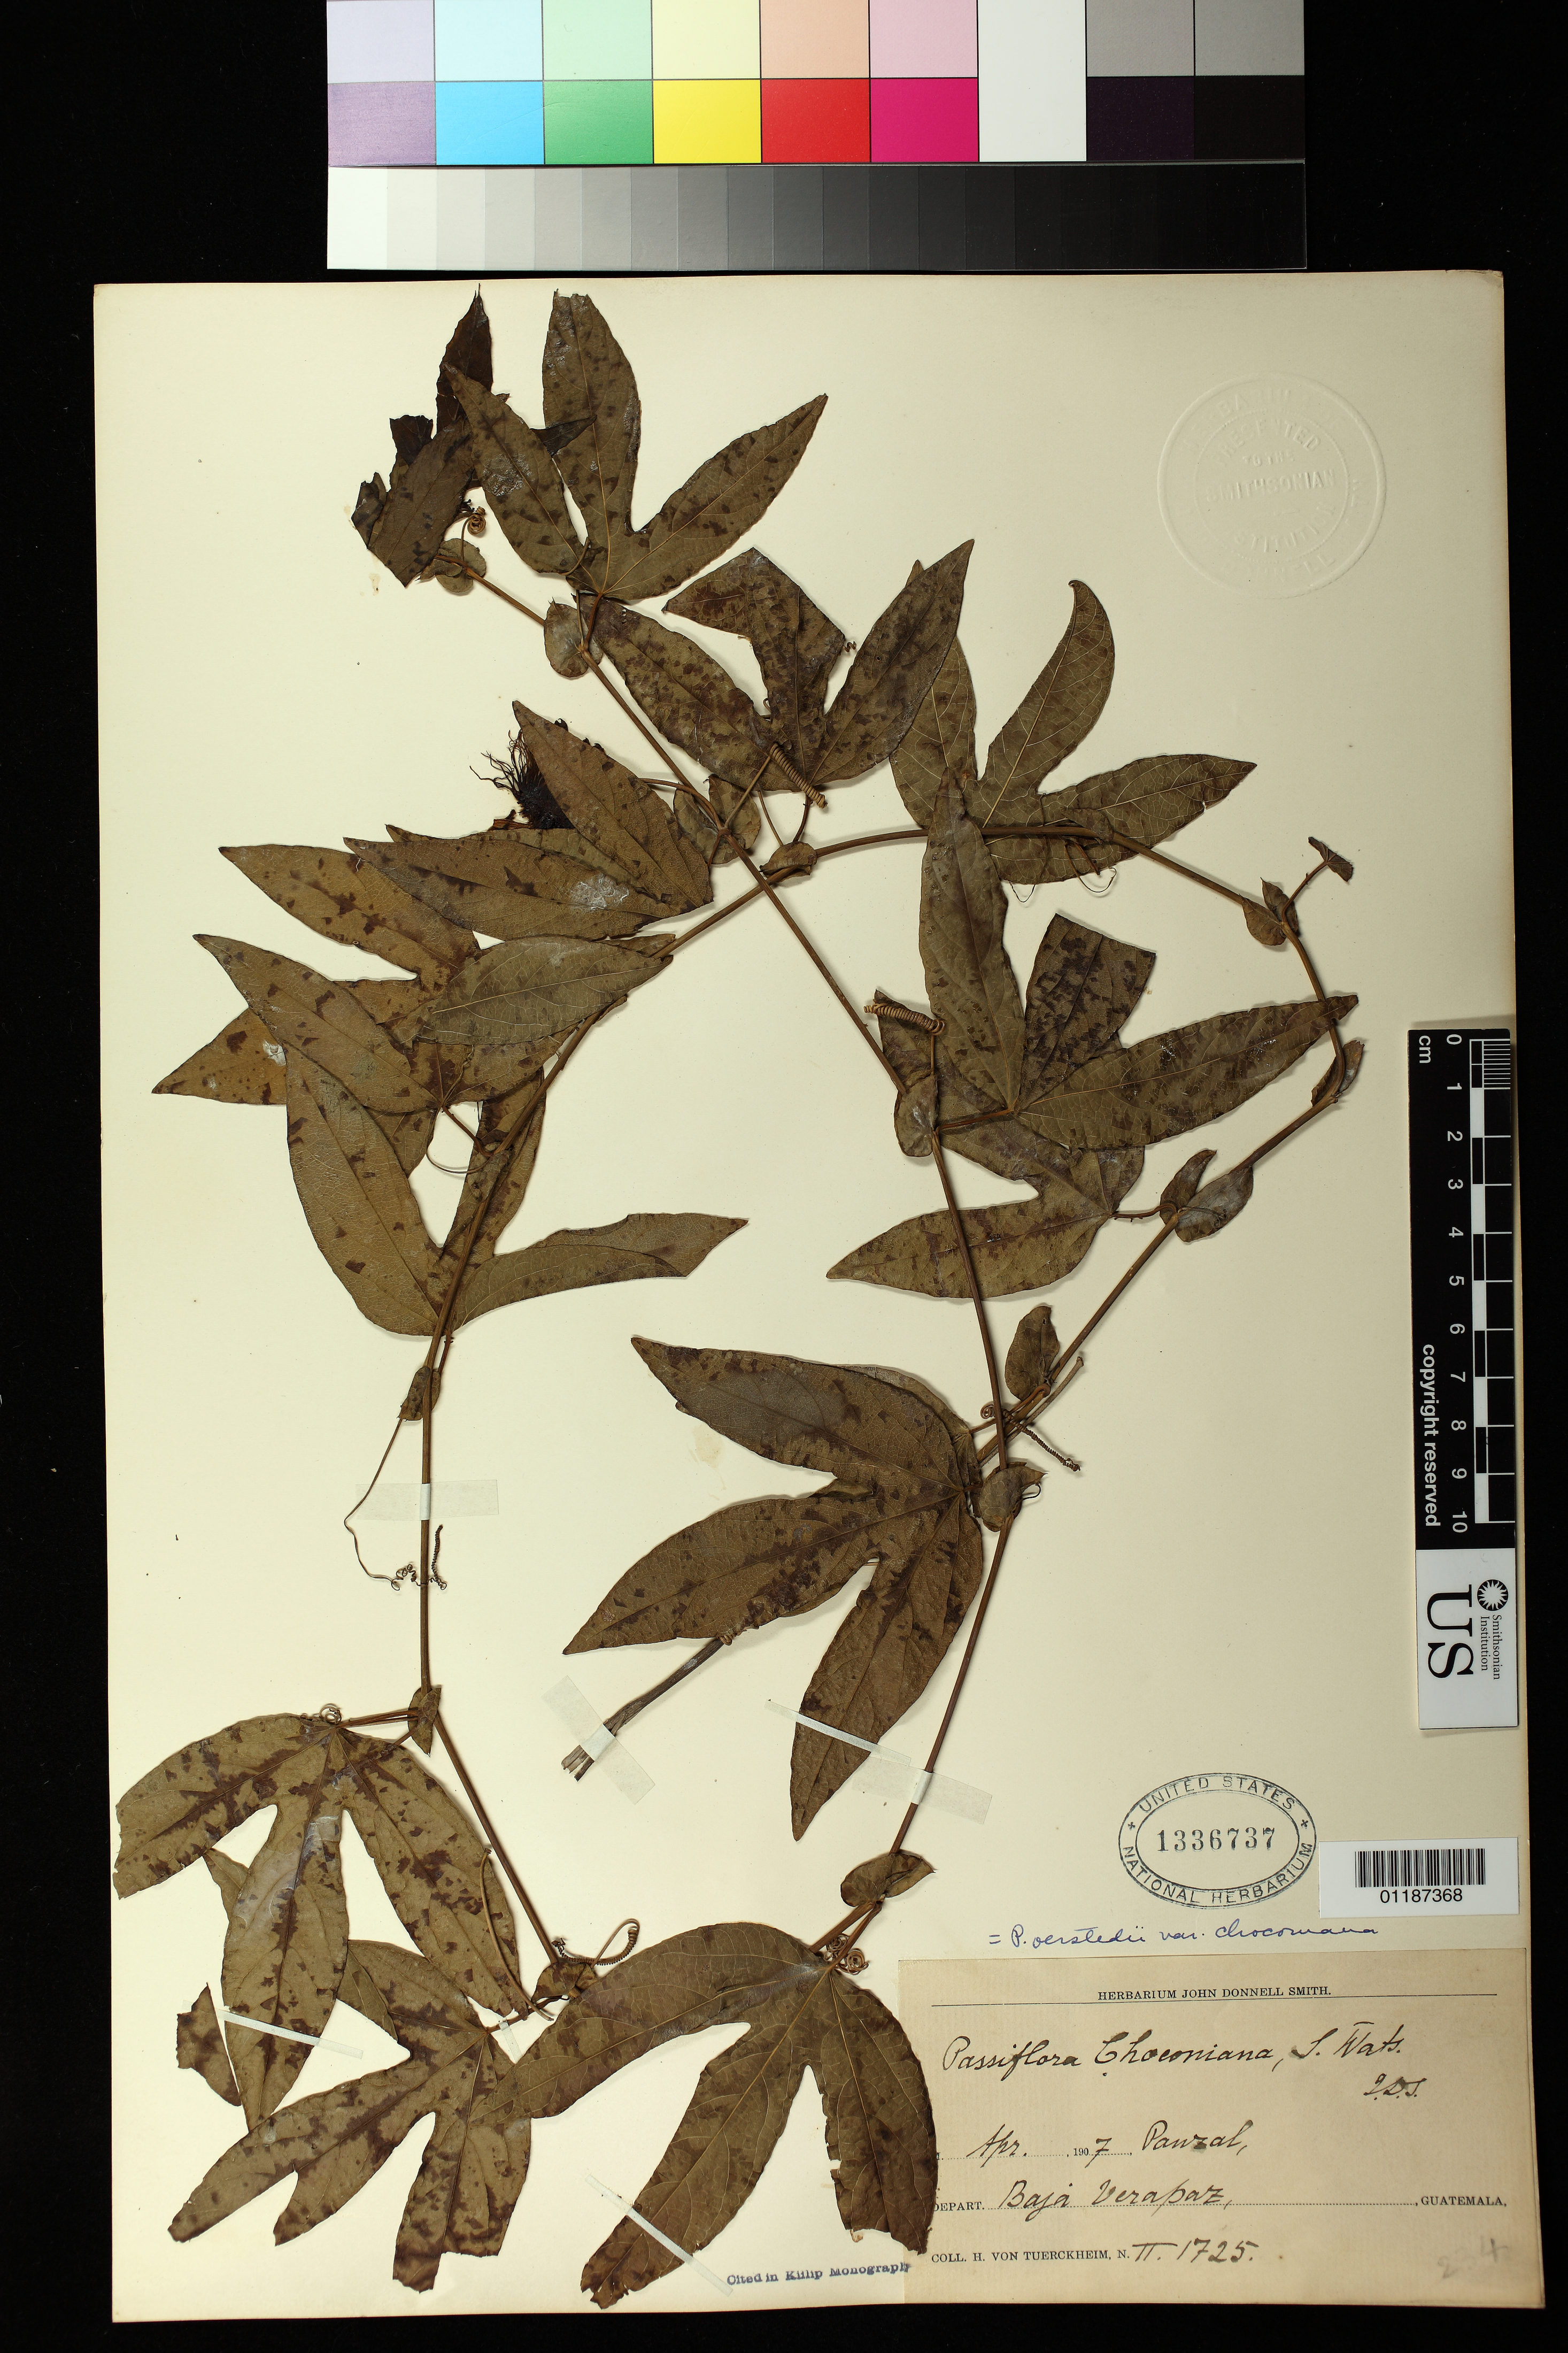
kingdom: Plantae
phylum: Tracheophyta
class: Magnoliopsida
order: Malpighiales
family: Passifloraceae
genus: Passiflora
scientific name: Passiflora oerstedii var. choconiana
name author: (S. Watson) Killip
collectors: H. von Türckheim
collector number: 1725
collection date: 1904-04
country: Guatemala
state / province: Baja Verapaz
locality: Panzal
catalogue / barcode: US 1336737